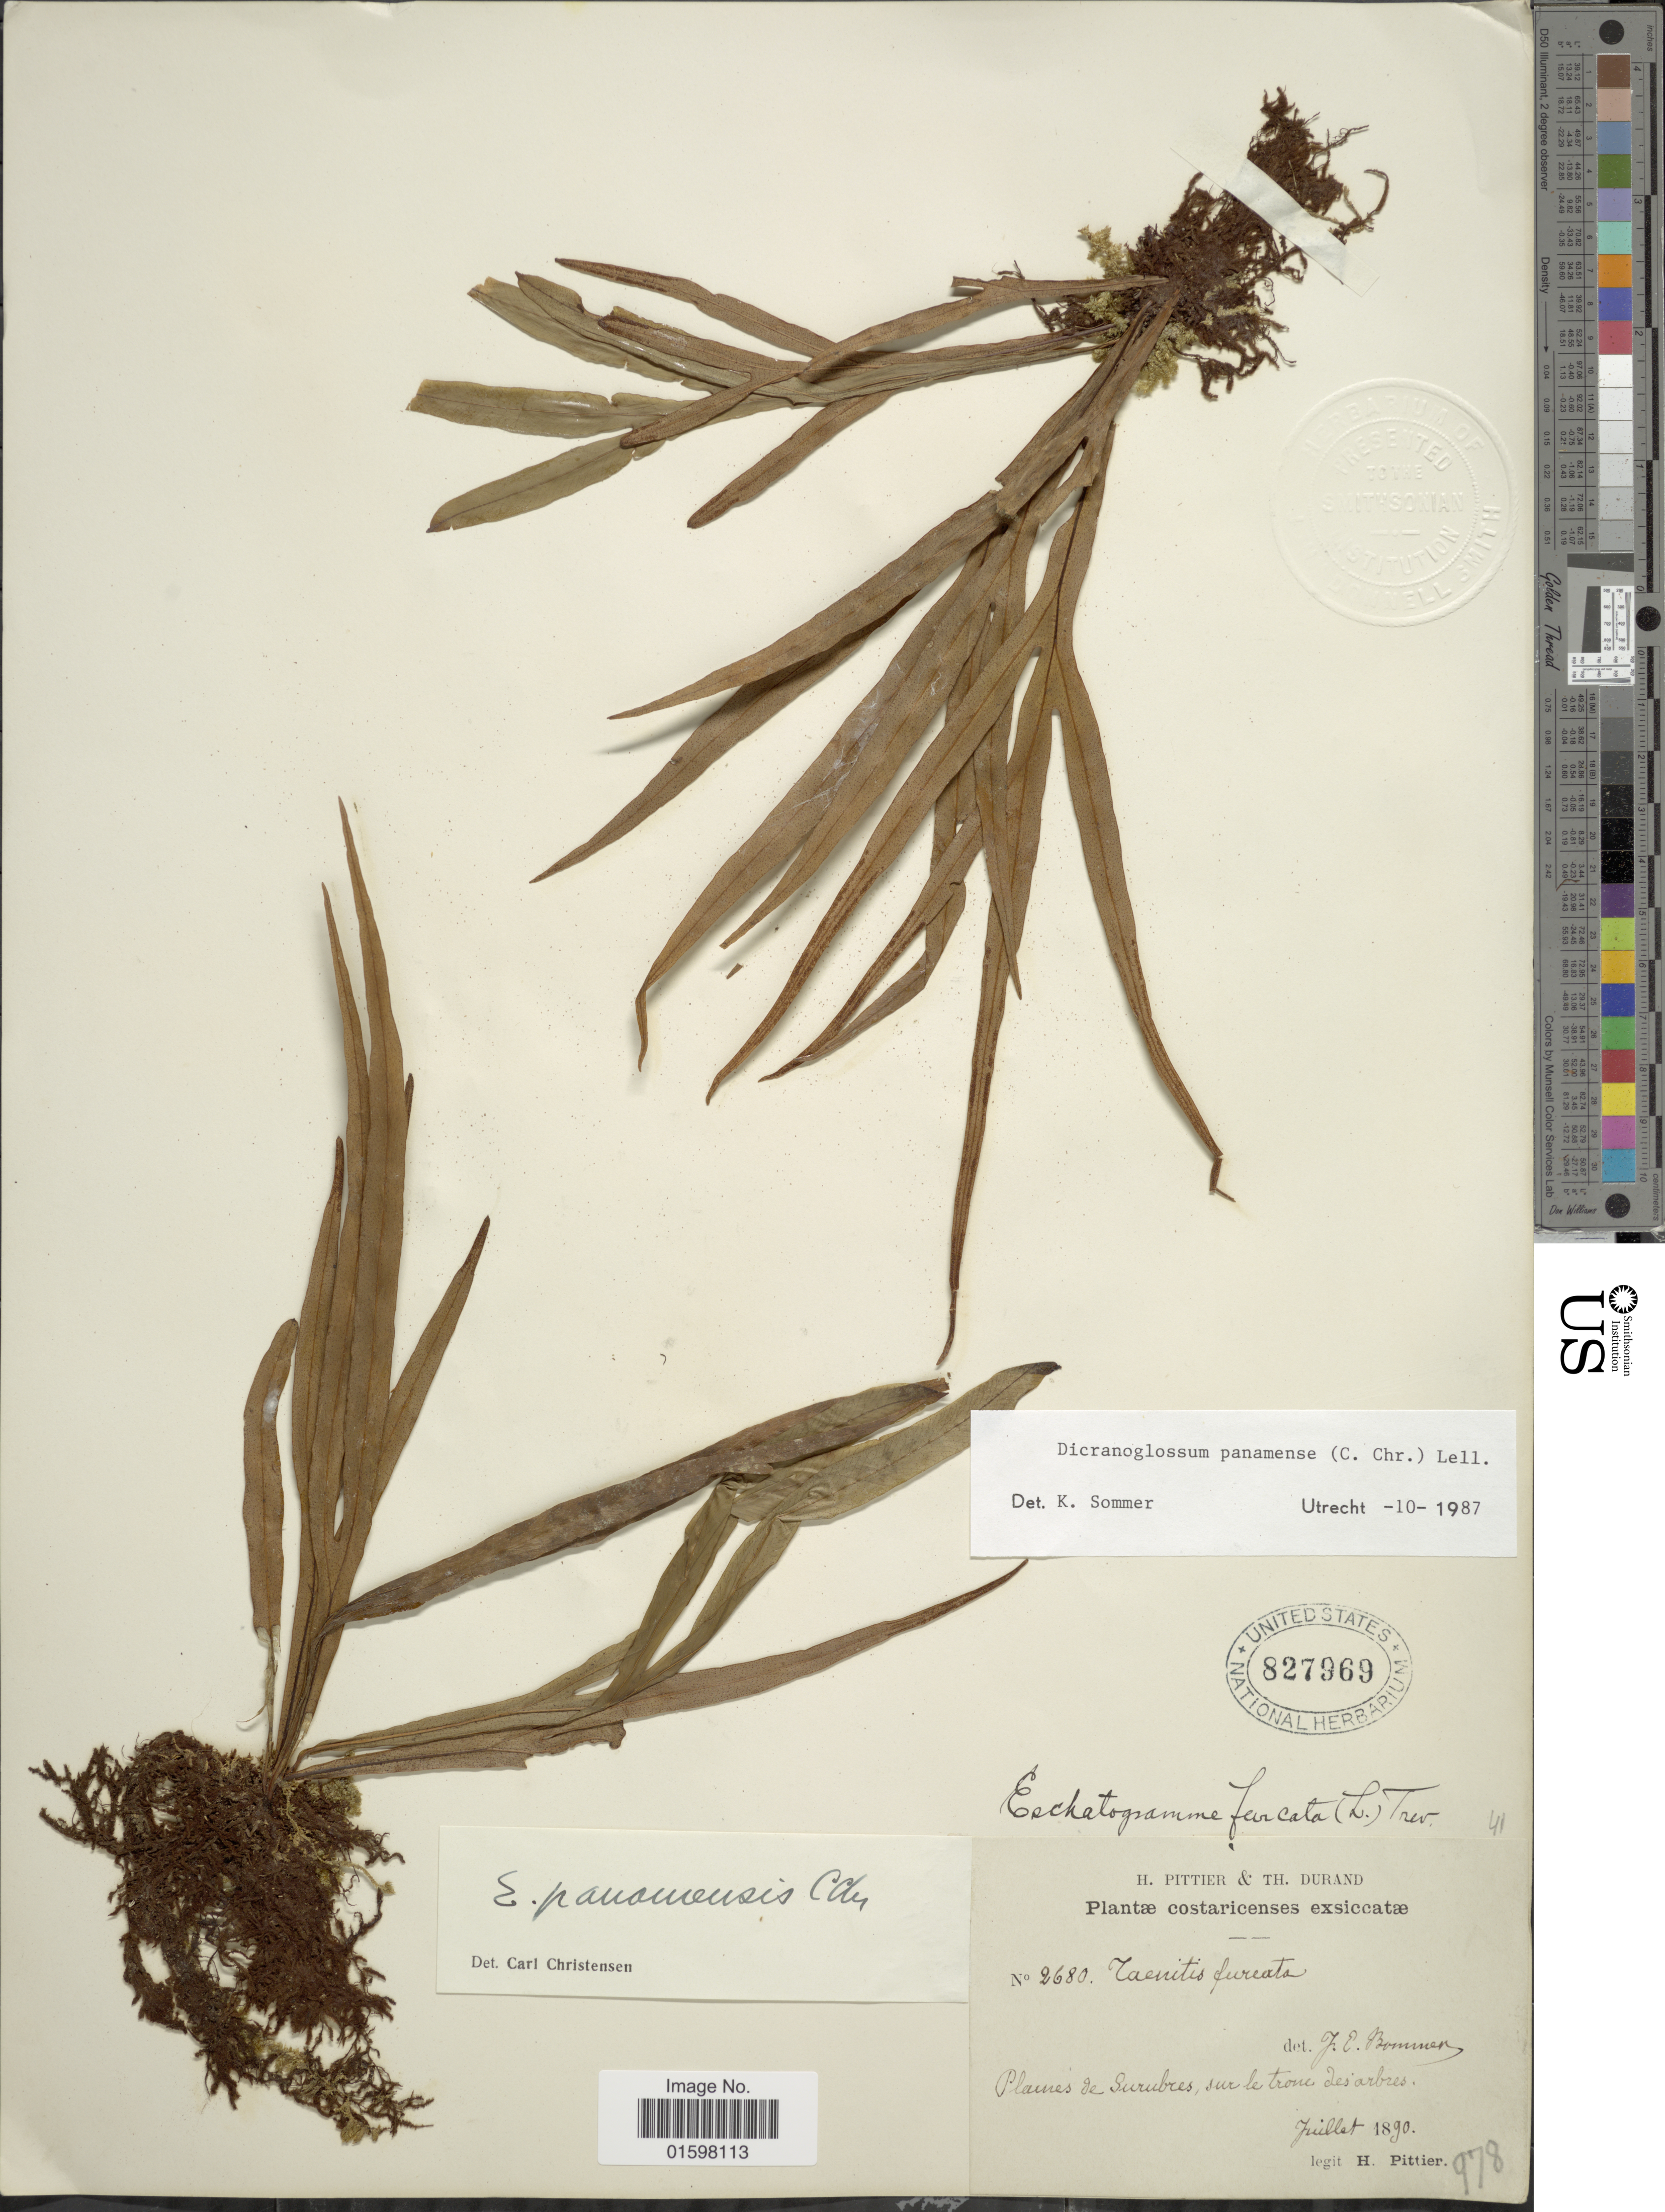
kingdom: Plantae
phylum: Tracheophyta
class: Polypodiopsida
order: Polypodiales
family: Polypodiaceae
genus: Pleopeltis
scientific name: Pleopeltis panamensis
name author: (Weath.) Pic. Serm.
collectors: H. F. Pittier & T. Durand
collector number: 2680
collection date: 1890-07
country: Costa Rica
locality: Plaines de Surubres, sur le trone des arbres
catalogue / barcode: US 827969